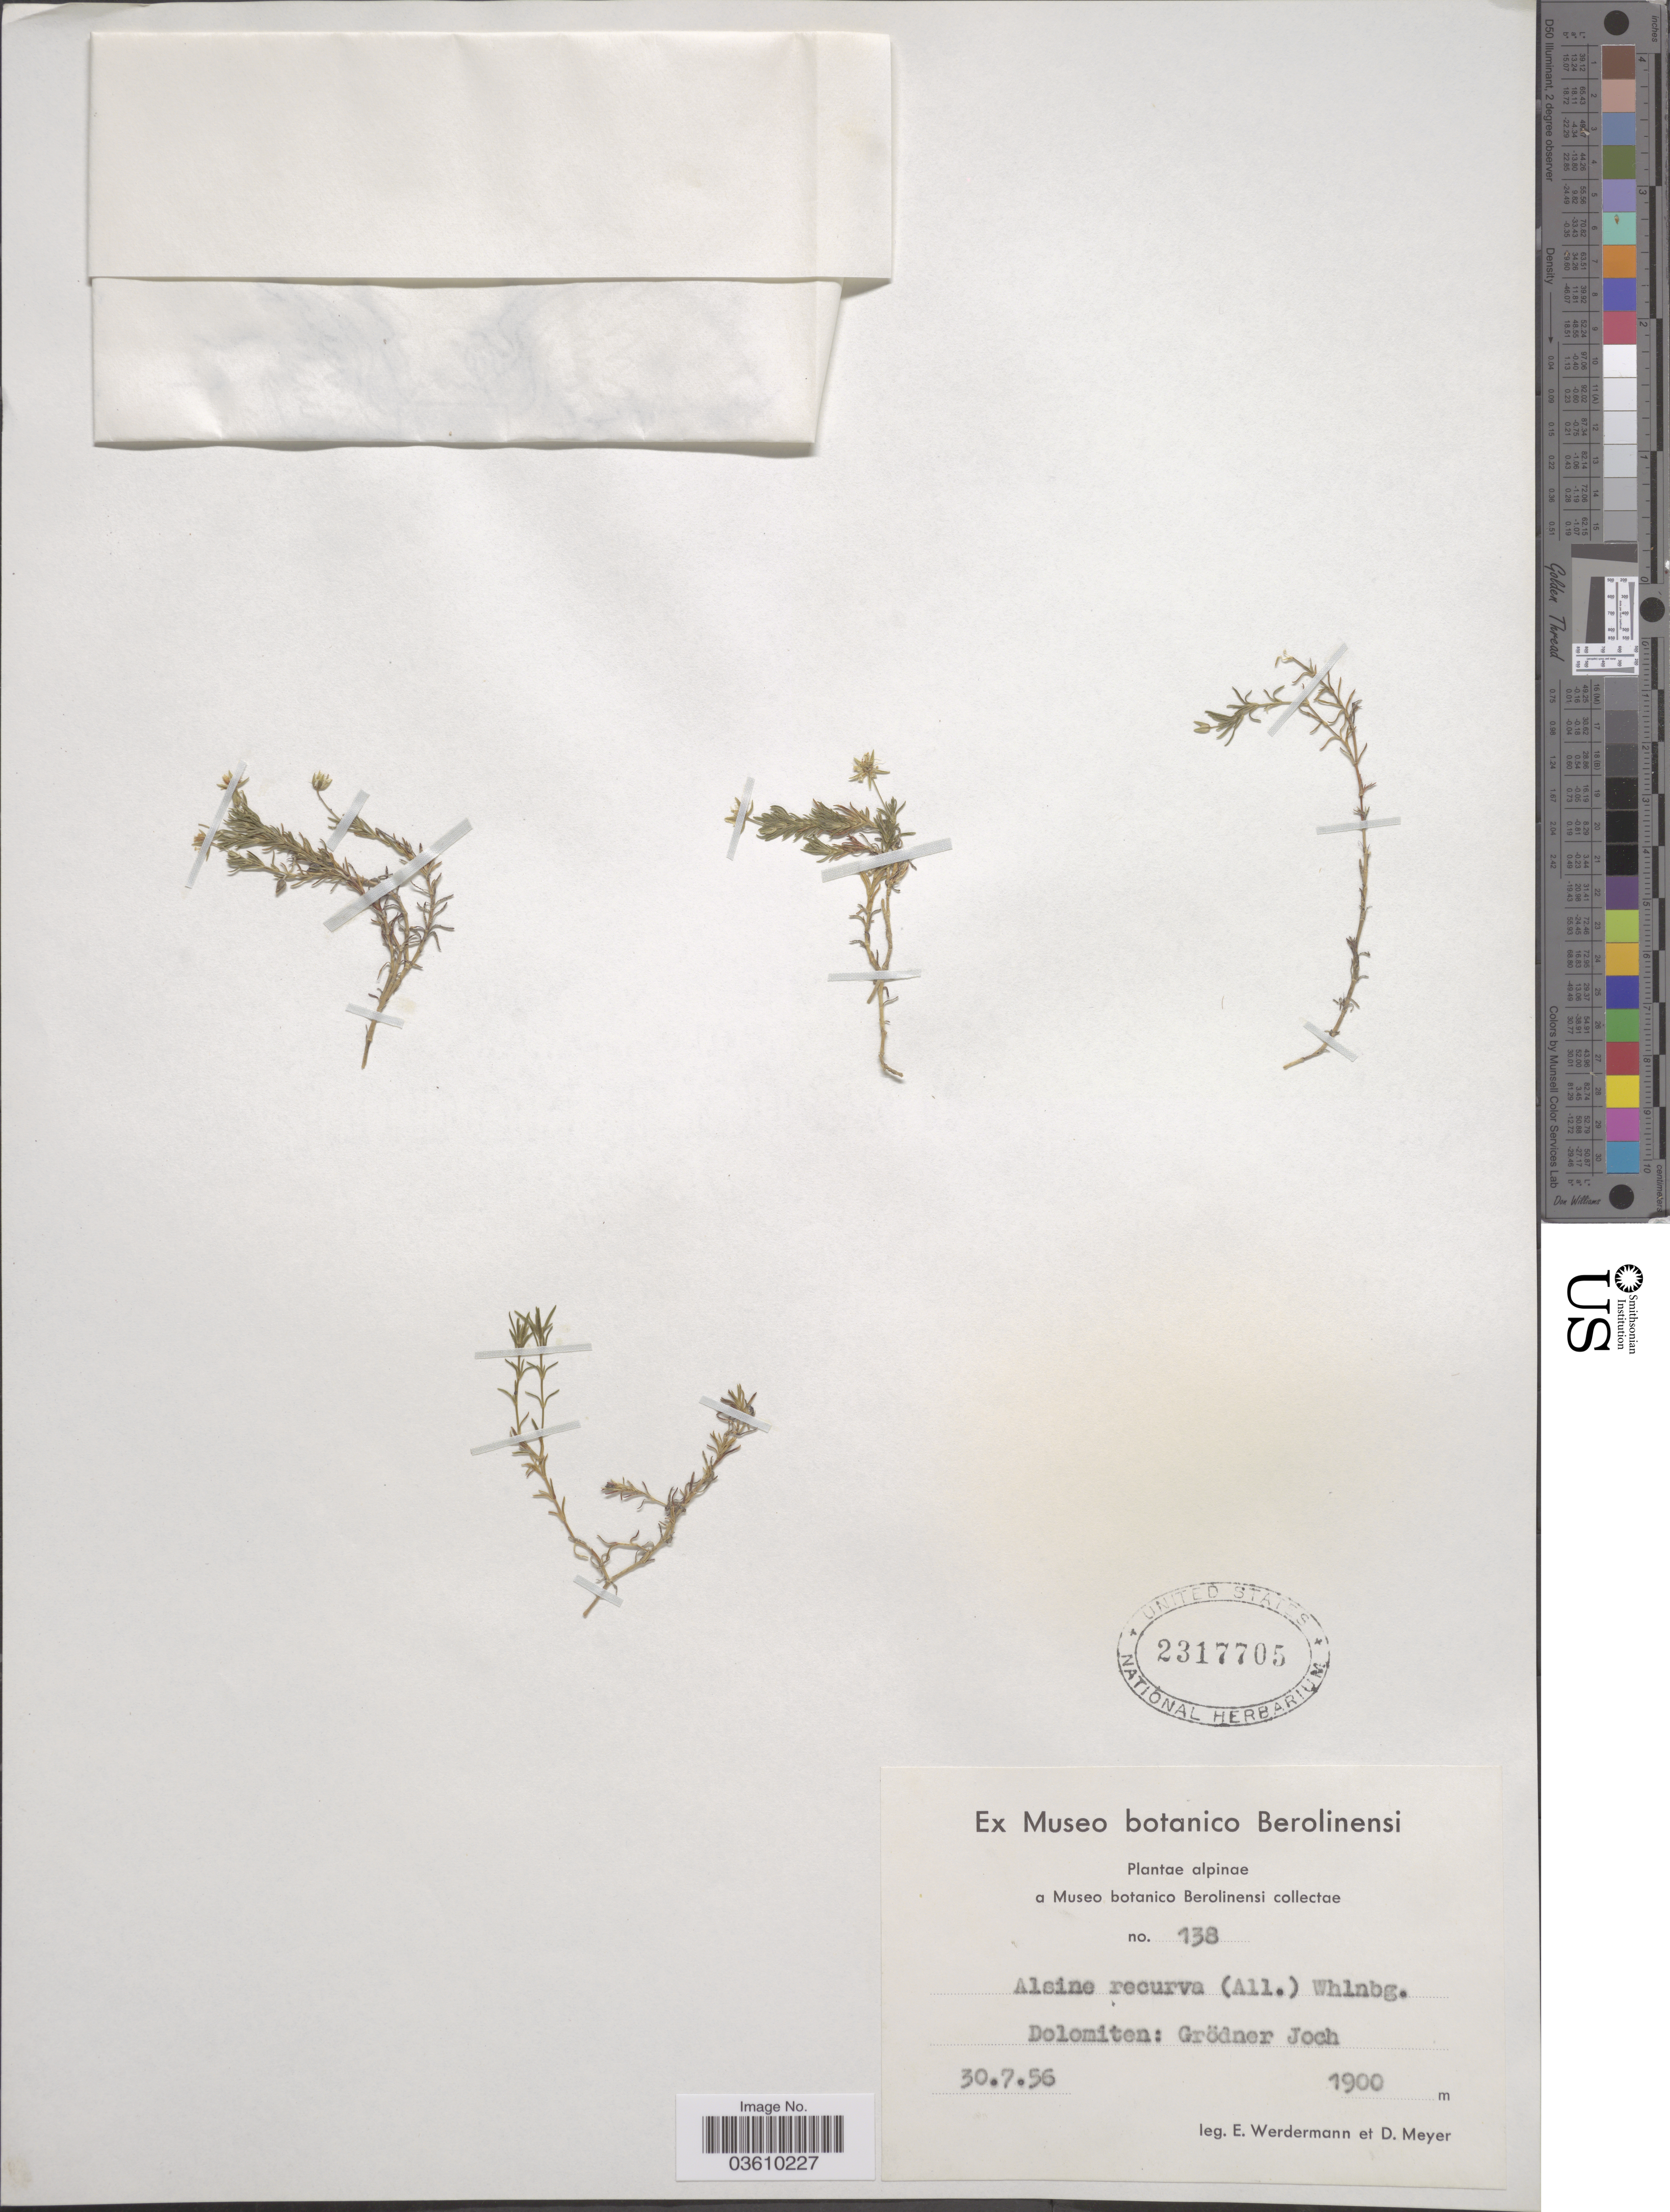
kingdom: Plantae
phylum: Tracheophyta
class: Magnoliopsida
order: Caryophyllales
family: Caryophyllaceae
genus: Stellaria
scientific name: Stellaria recurvata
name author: Willd. ex Schltdl.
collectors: E. Werdermann & D. Meyer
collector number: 138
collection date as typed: Transcribed d/m/y: 30/7/56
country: Italy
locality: Dolomiten: Grödner Joch.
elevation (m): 1900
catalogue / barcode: US 2317705